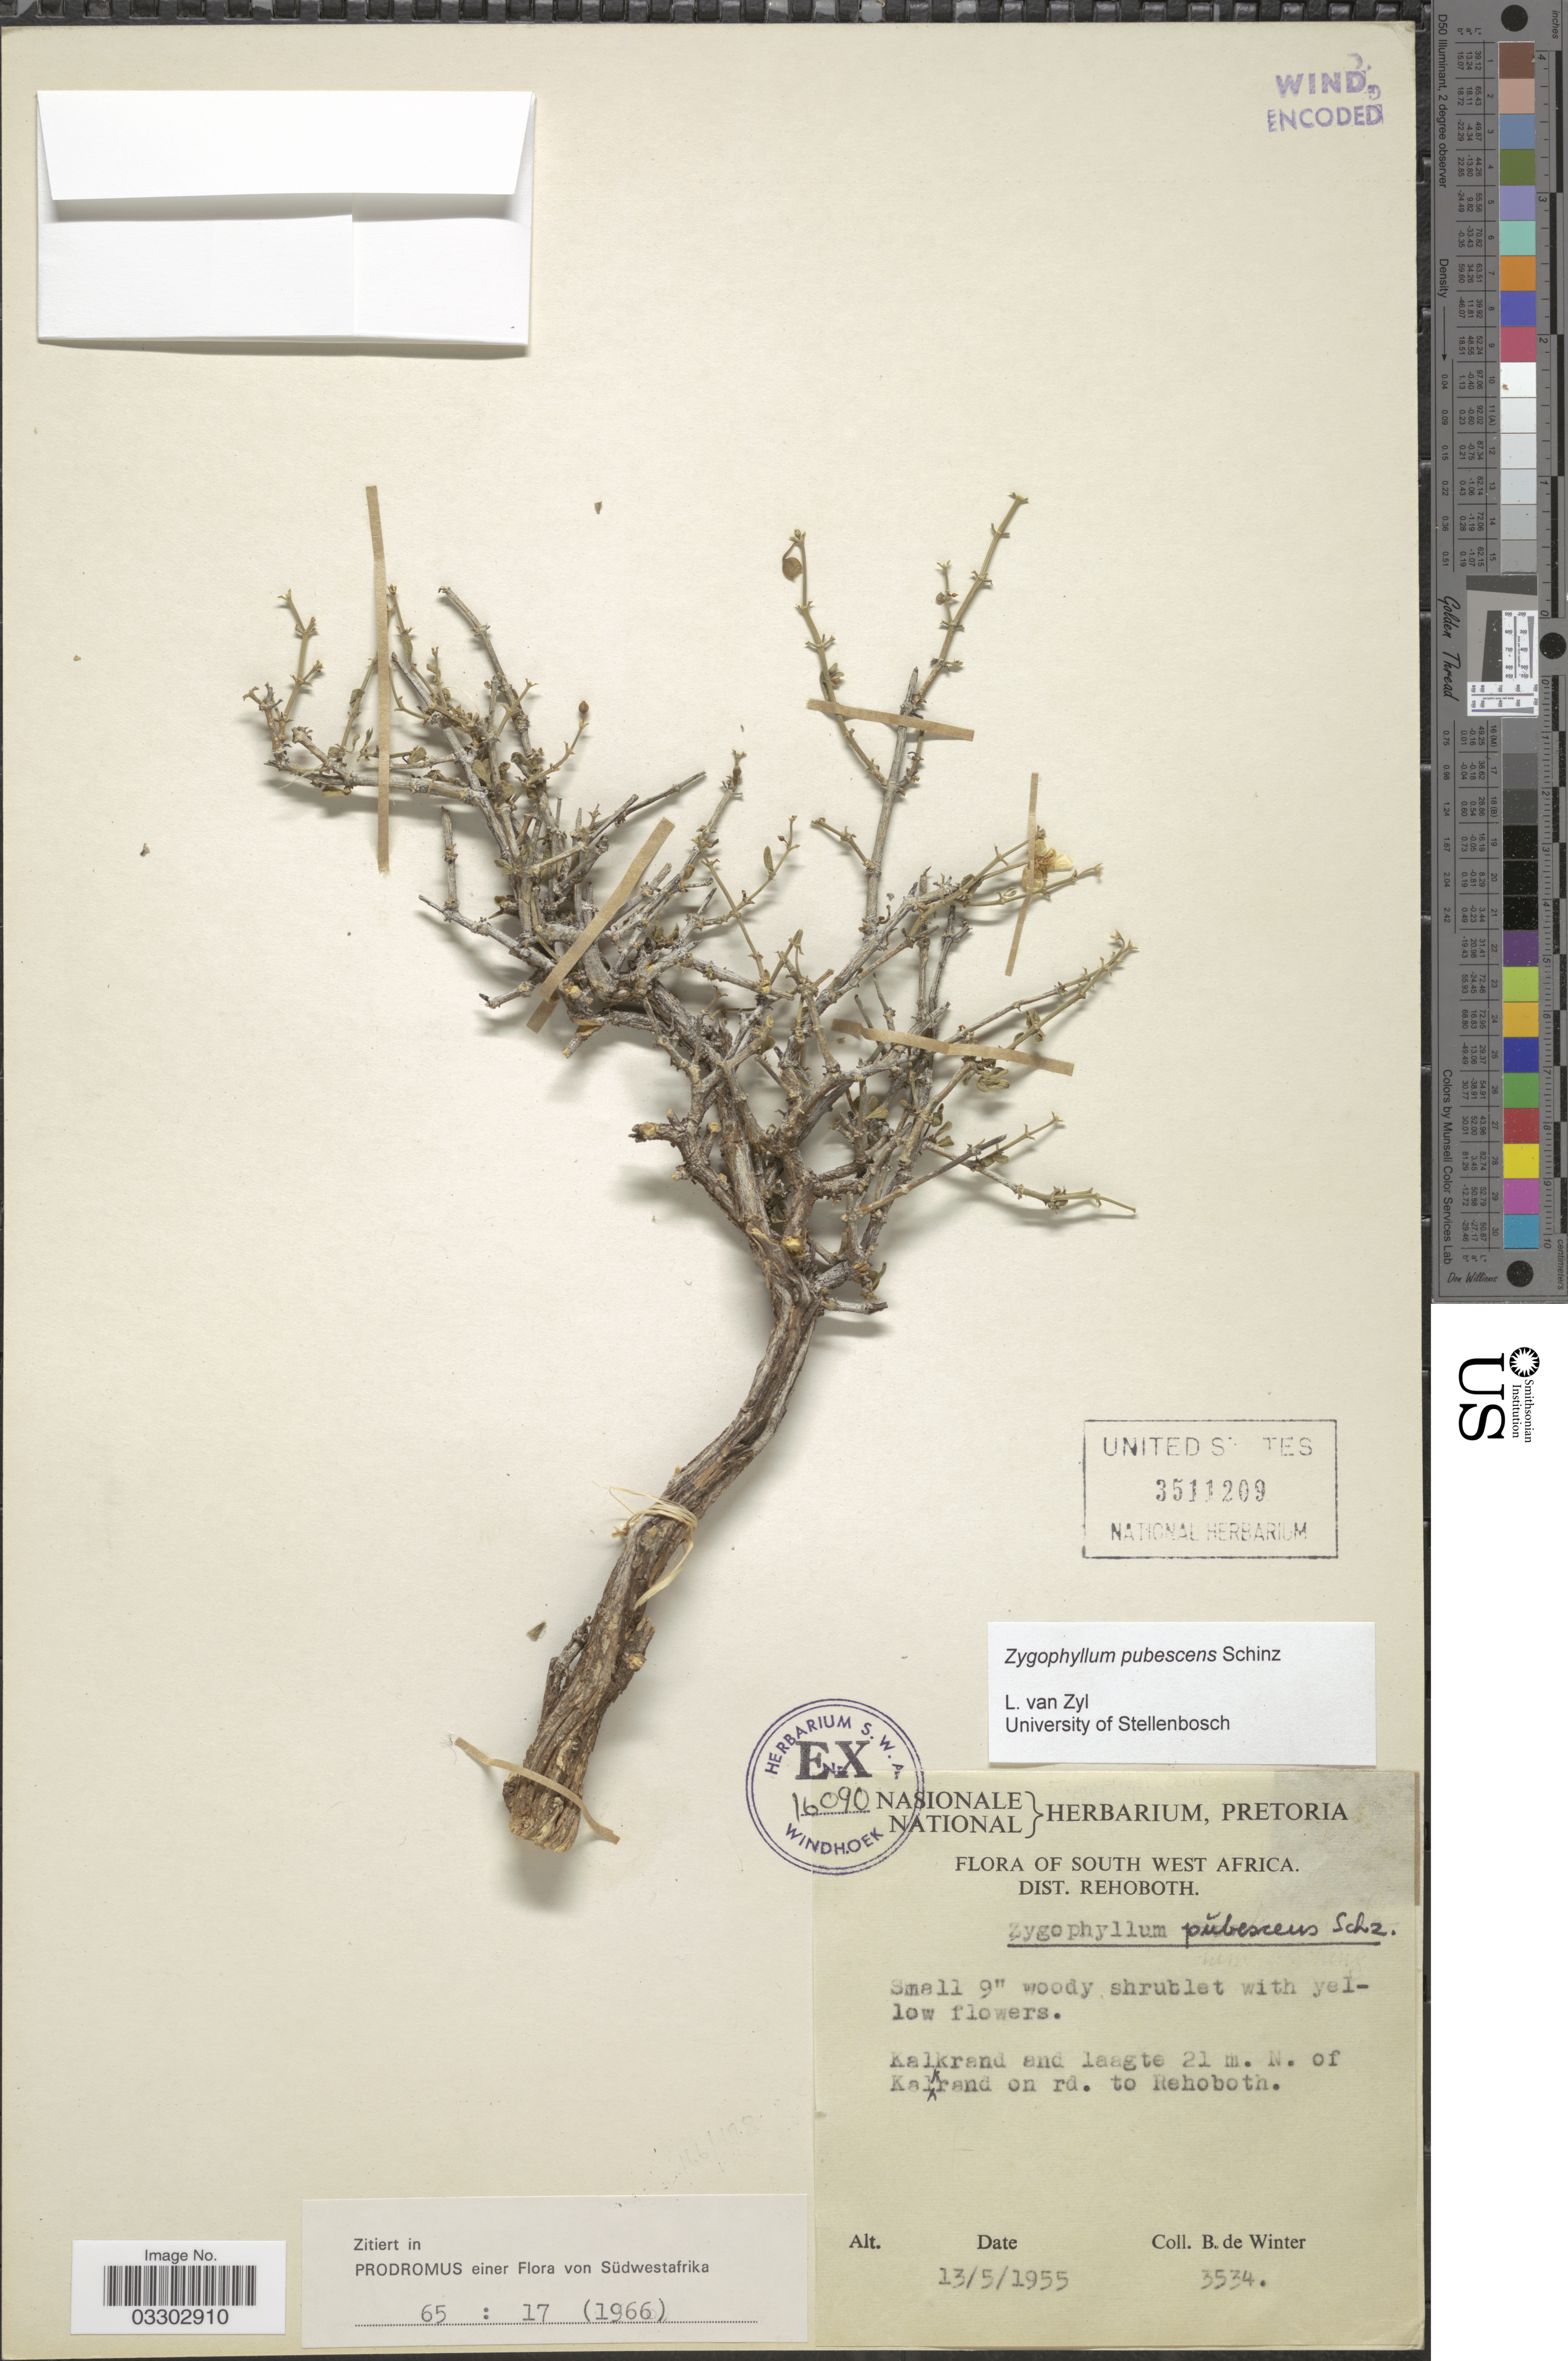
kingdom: Plantae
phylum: Tracheophyta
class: Magnoliopsida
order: Zygophyllales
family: Zygophyllaceae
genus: Roepera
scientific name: Roepera pubescens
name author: (Schinz) Beier & Thulin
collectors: B. de Winter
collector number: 3534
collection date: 1955-05-13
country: Namibia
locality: South West Africa. Dist. Rehoboth. Kalakrand and laagte 21 m. N. of Kalakrand on rd. to Rehoboth.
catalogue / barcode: US 3511209